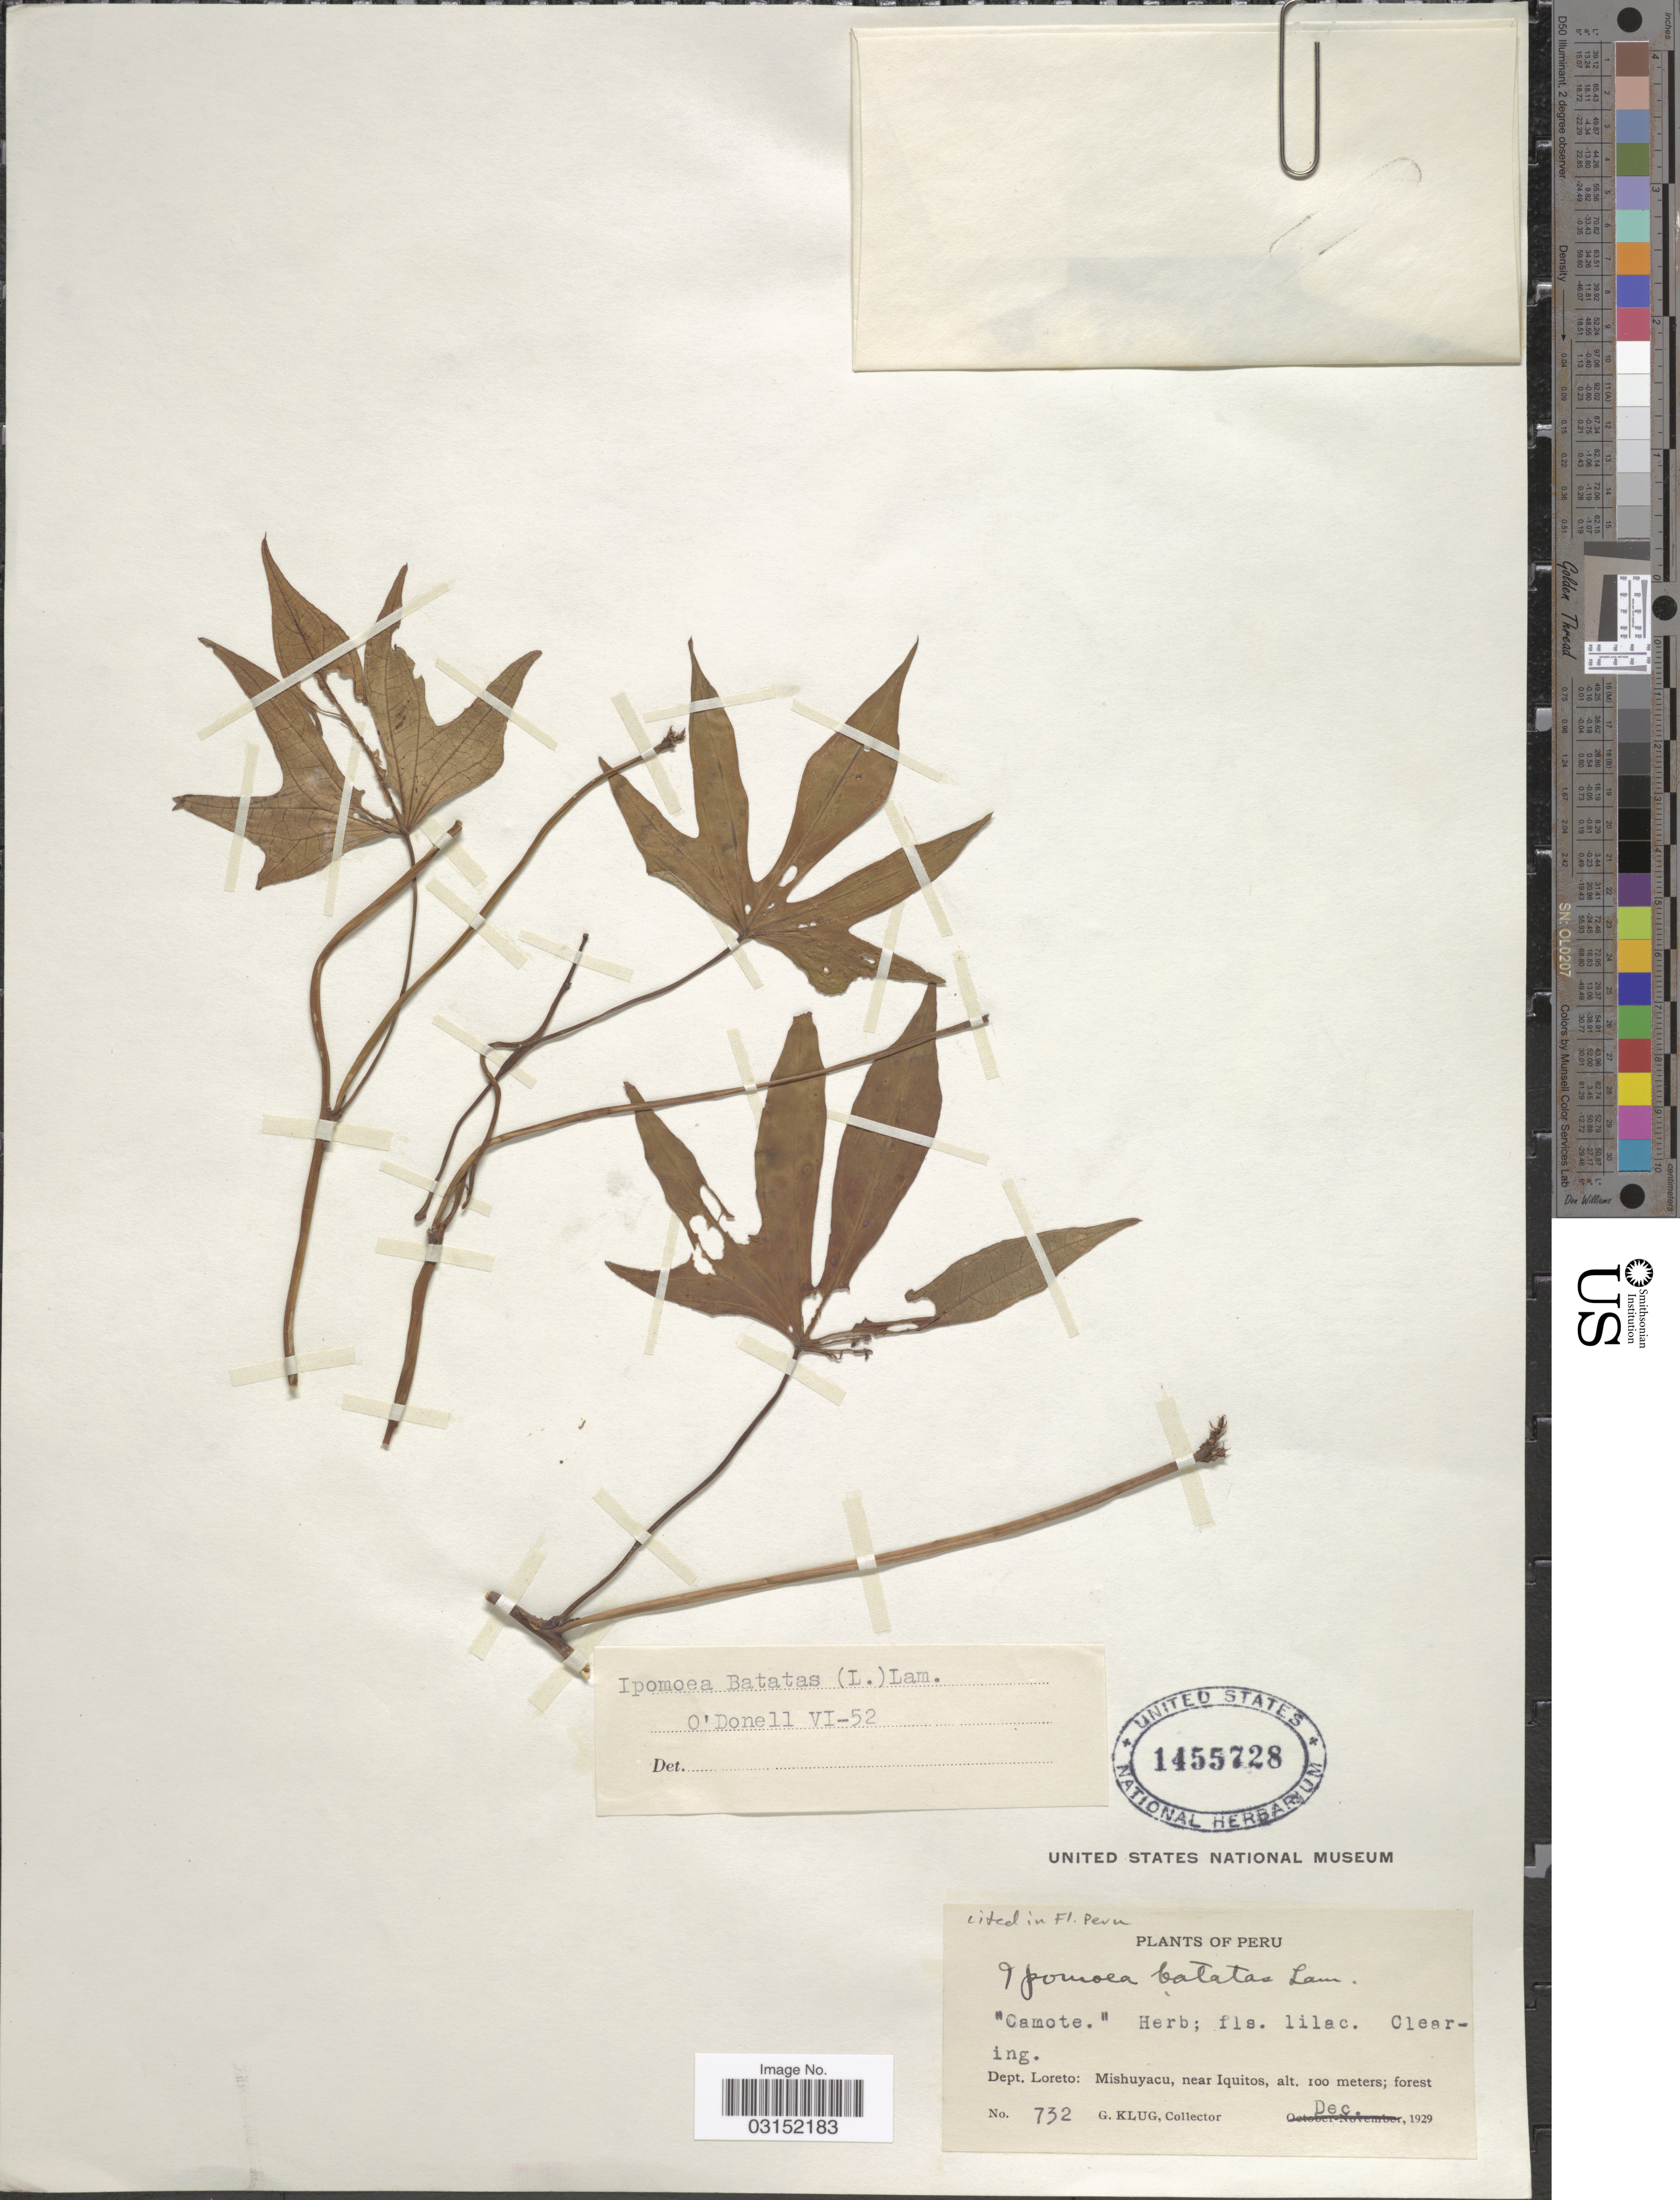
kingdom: Plantae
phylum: Tracheophyta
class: Magnoliopsida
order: Solanales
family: Convolvulaceae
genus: Ipomoea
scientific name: Ipomoea batatas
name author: (L.) Lam.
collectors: G. Klug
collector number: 732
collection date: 1929-12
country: Peru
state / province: Loreto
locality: Dept. Loreto: Mishuyacu, near Iquitos.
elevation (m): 100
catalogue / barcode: US 1455728